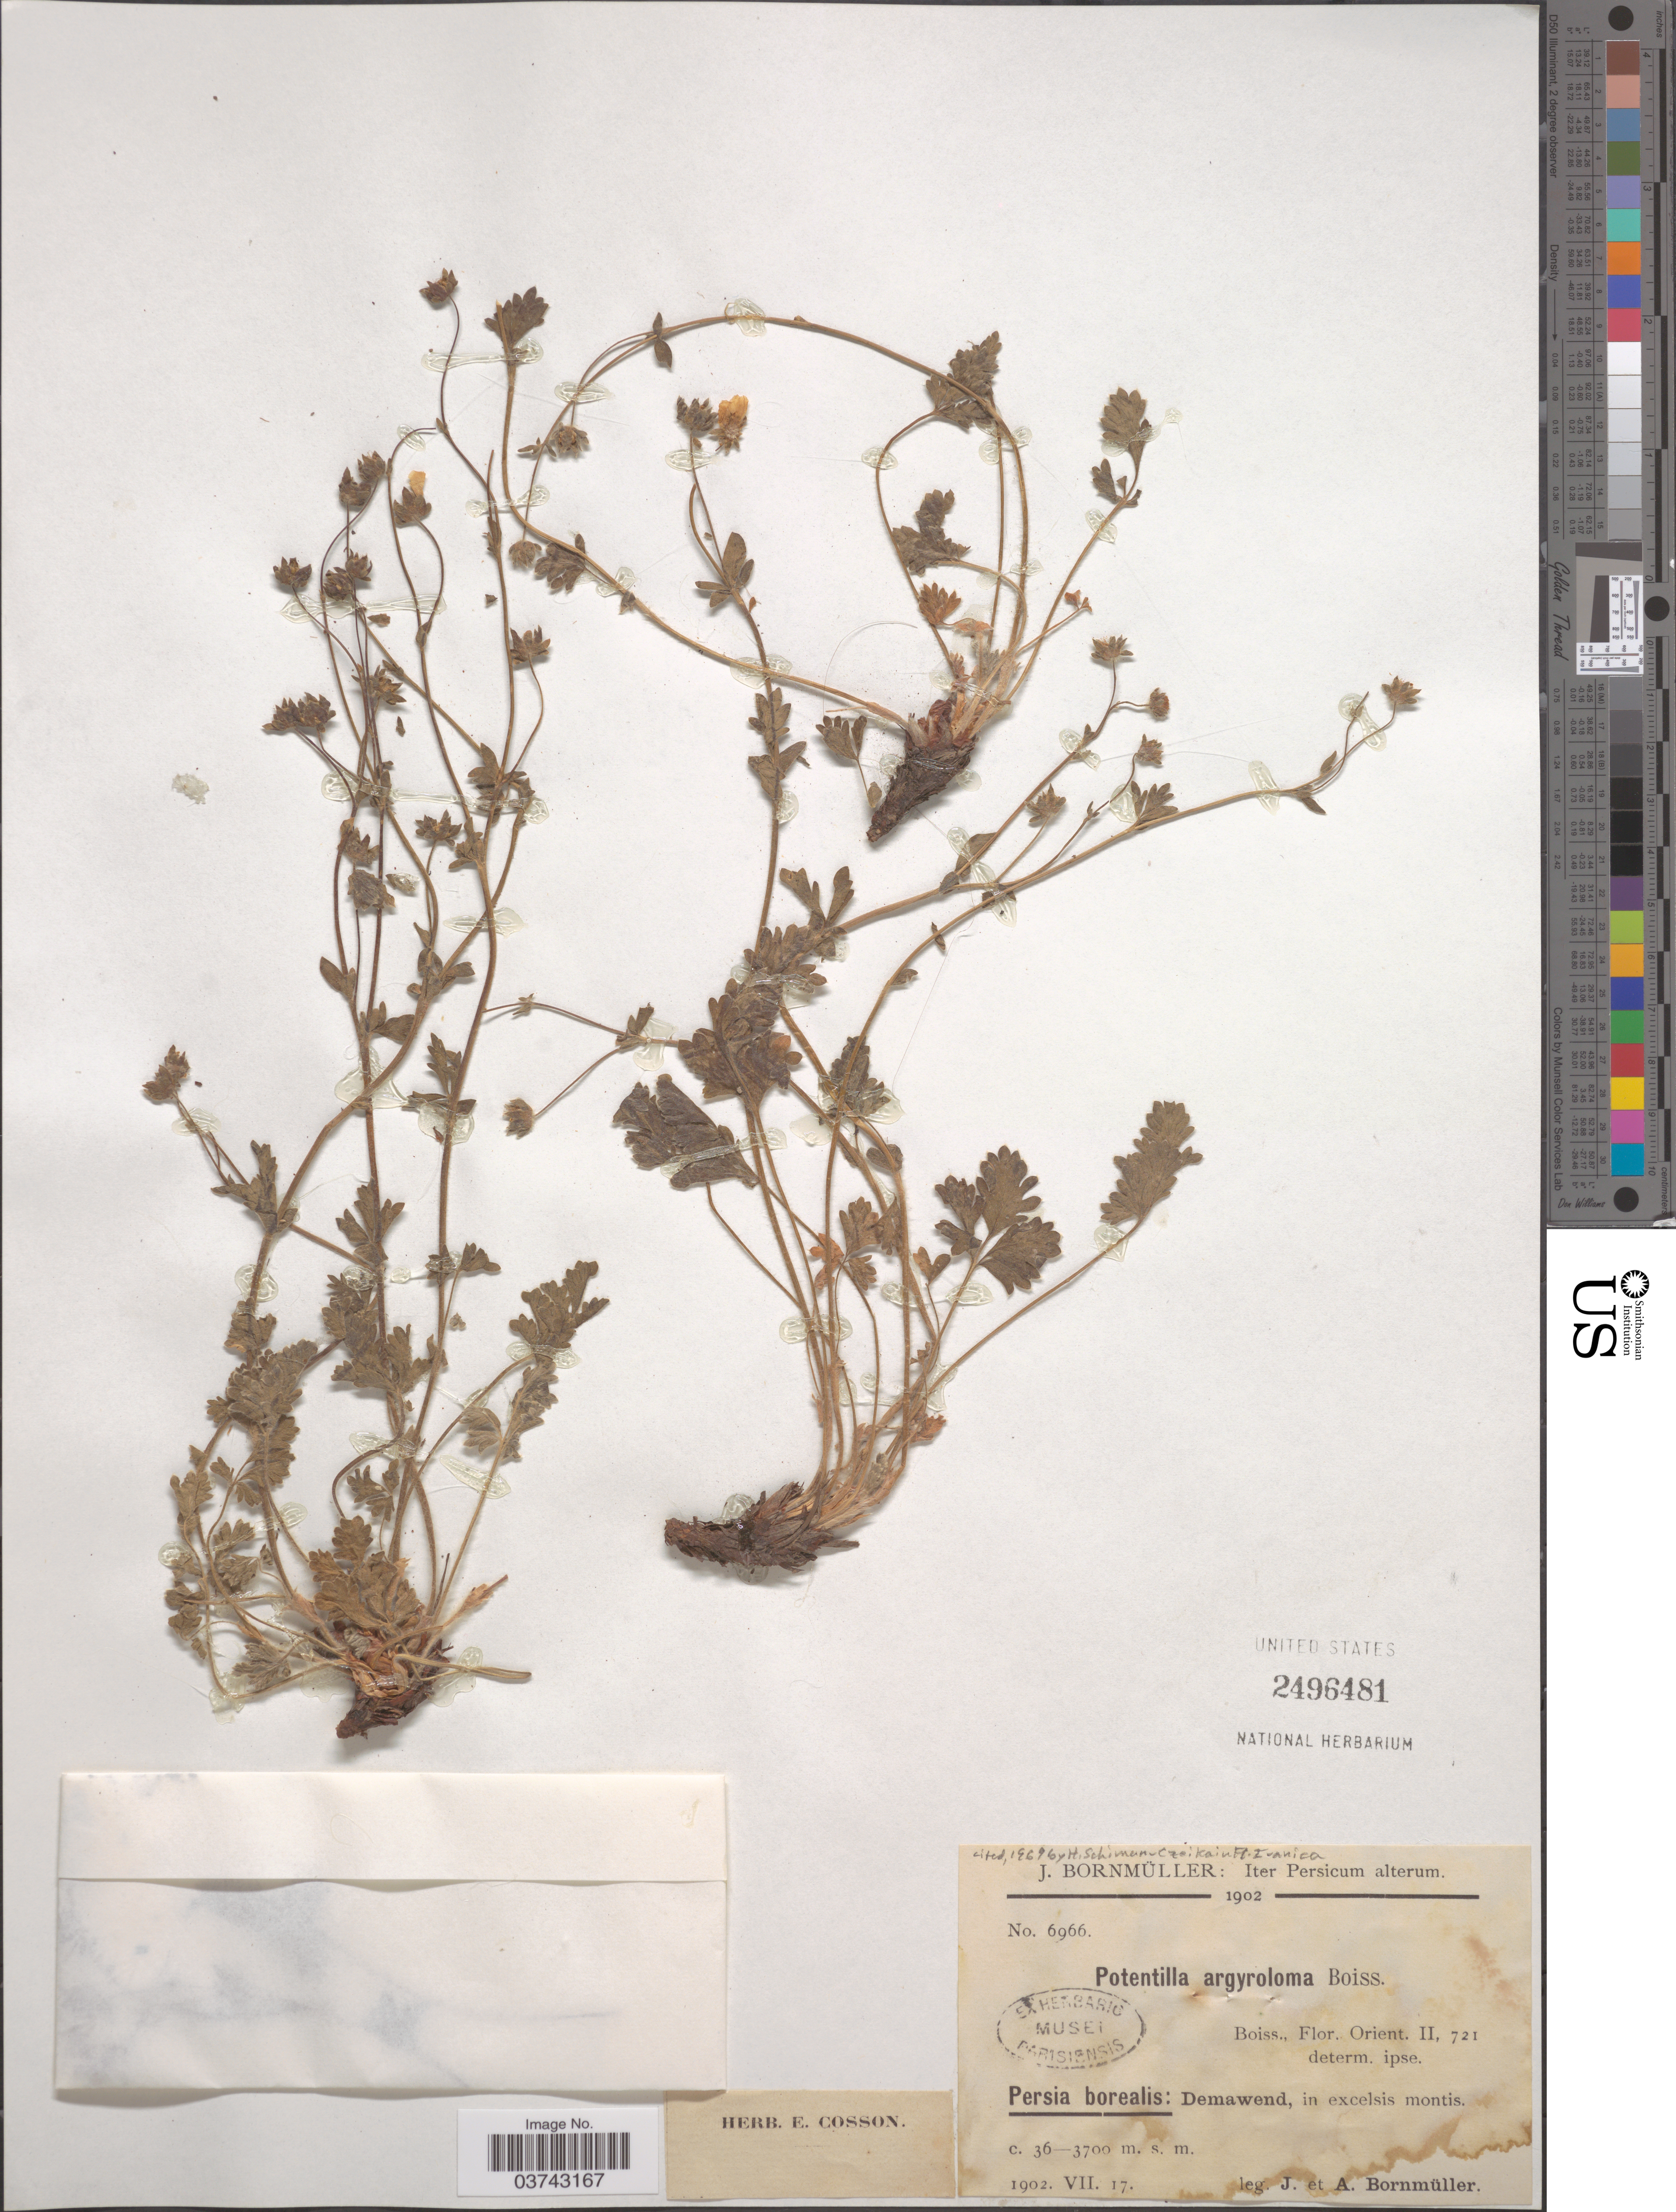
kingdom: Plantae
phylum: Tracheophyta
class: Magnoliopsida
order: Rosales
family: Rosaceae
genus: Potentilla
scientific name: Potentilla argyroloma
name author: Boiss. & Hohen.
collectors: J. Bornmüller & A. Bornmüller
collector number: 6966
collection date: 1902-07-17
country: Iran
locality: Persia borealis: Demawend, in excelsis montis.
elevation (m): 3600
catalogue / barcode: US 2496481